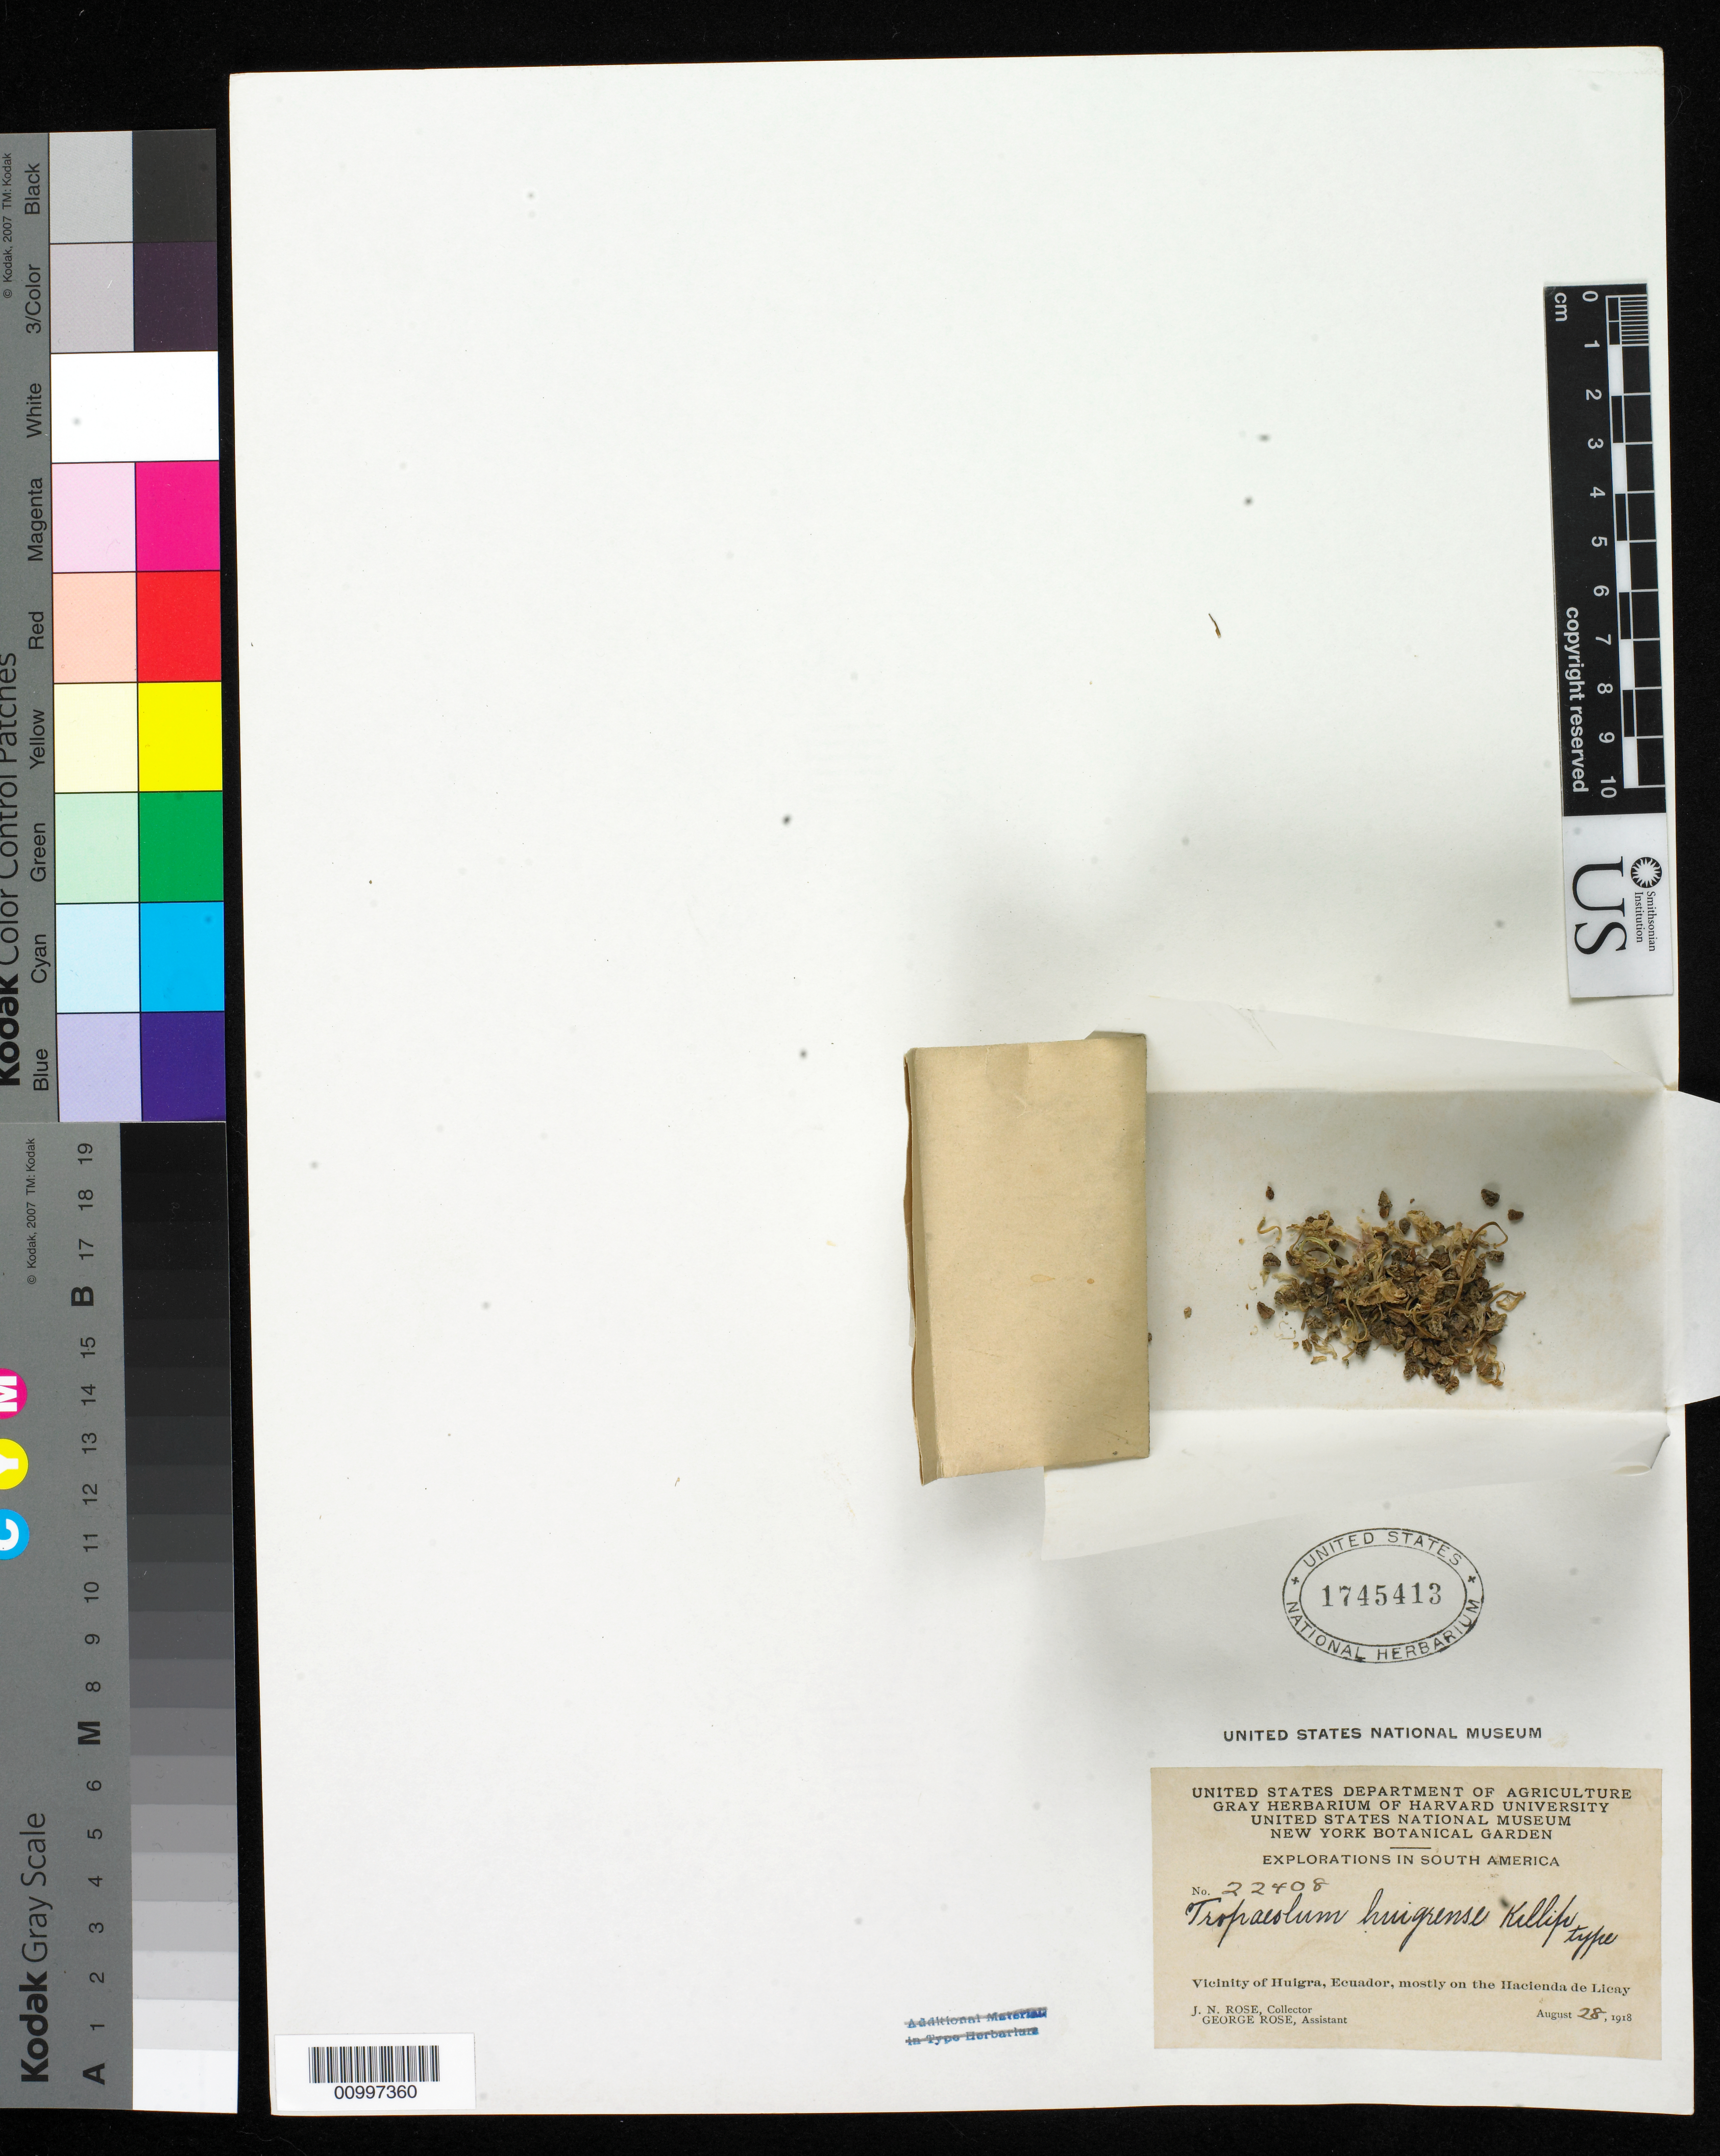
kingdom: Plantae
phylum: Tracheophyta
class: Magnoliopsida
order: Brassicales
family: Tropaeolaceae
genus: Tropaeolum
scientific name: Tropaeolum huigrense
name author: Killip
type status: Isotype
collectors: J. N. Rose & G. Rose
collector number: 22408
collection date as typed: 28 Aug 1918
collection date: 1918-08-28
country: Ecuador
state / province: Chimborazo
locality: Vicinity of Huigra, mostly on the Hacienda de Licay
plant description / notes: Ambiguously (but superfluously) lectotypified by Sparre (1991, Opera Bot. 108: 61); US has 2 sheets but protologue explicitly designates type as USNH 1022061.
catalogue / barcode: US 1745413